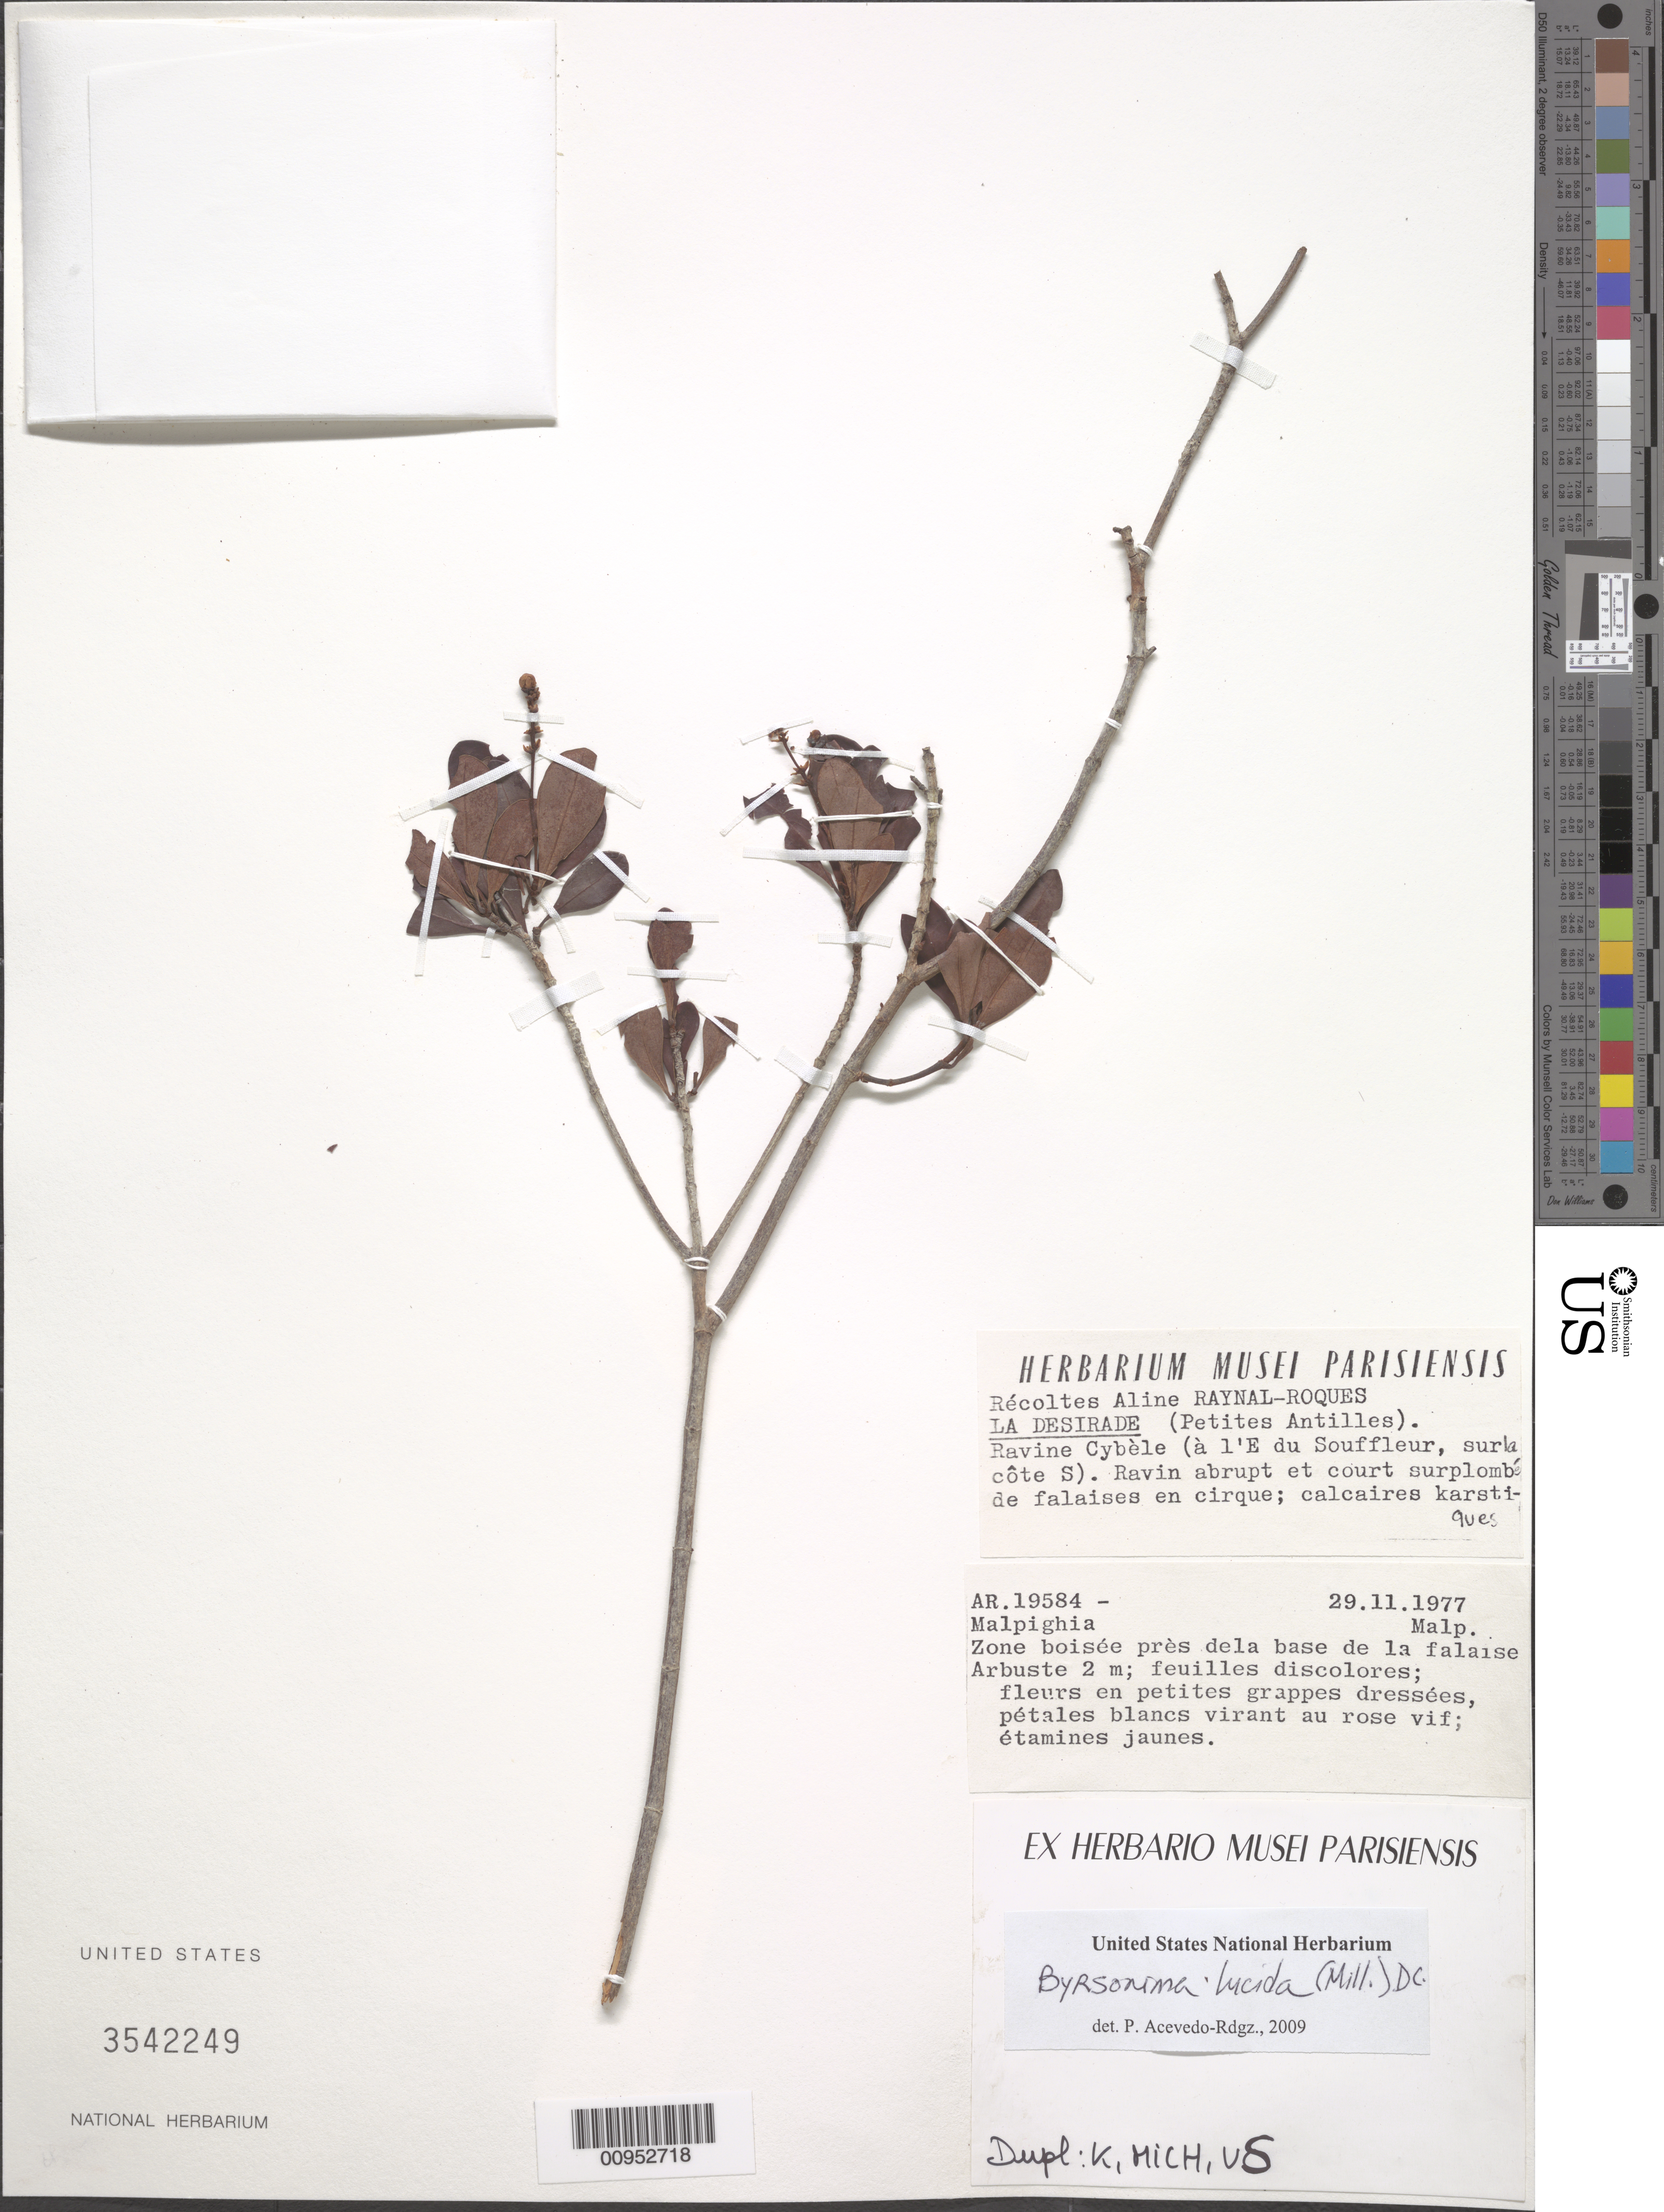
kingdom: Plantae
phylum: Tracheophyta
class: Magnoliopsida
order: Malpighiales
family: Malpighiaceae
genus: Byrsonima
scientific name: Byrsonima lucida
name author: (Mill.) DC.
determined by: Acevedo-Rodríguez, P., (BOT), Smithsonian Institution - National Museum of Natural History (UNITED STATES)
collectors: A. M. Raynal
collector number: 19584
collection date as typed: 29 Nov 1977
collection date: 1977-11-29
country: Guadeloupe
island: La Désirade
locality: Ravine Cybèle (à l'E du Souffleur, sur la côte S)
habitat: Ravin abrupt et court sur plombé de falaises en cirque; calcaires karstiques; zone boisée près de la base de la falaise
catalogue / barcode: US 3542249